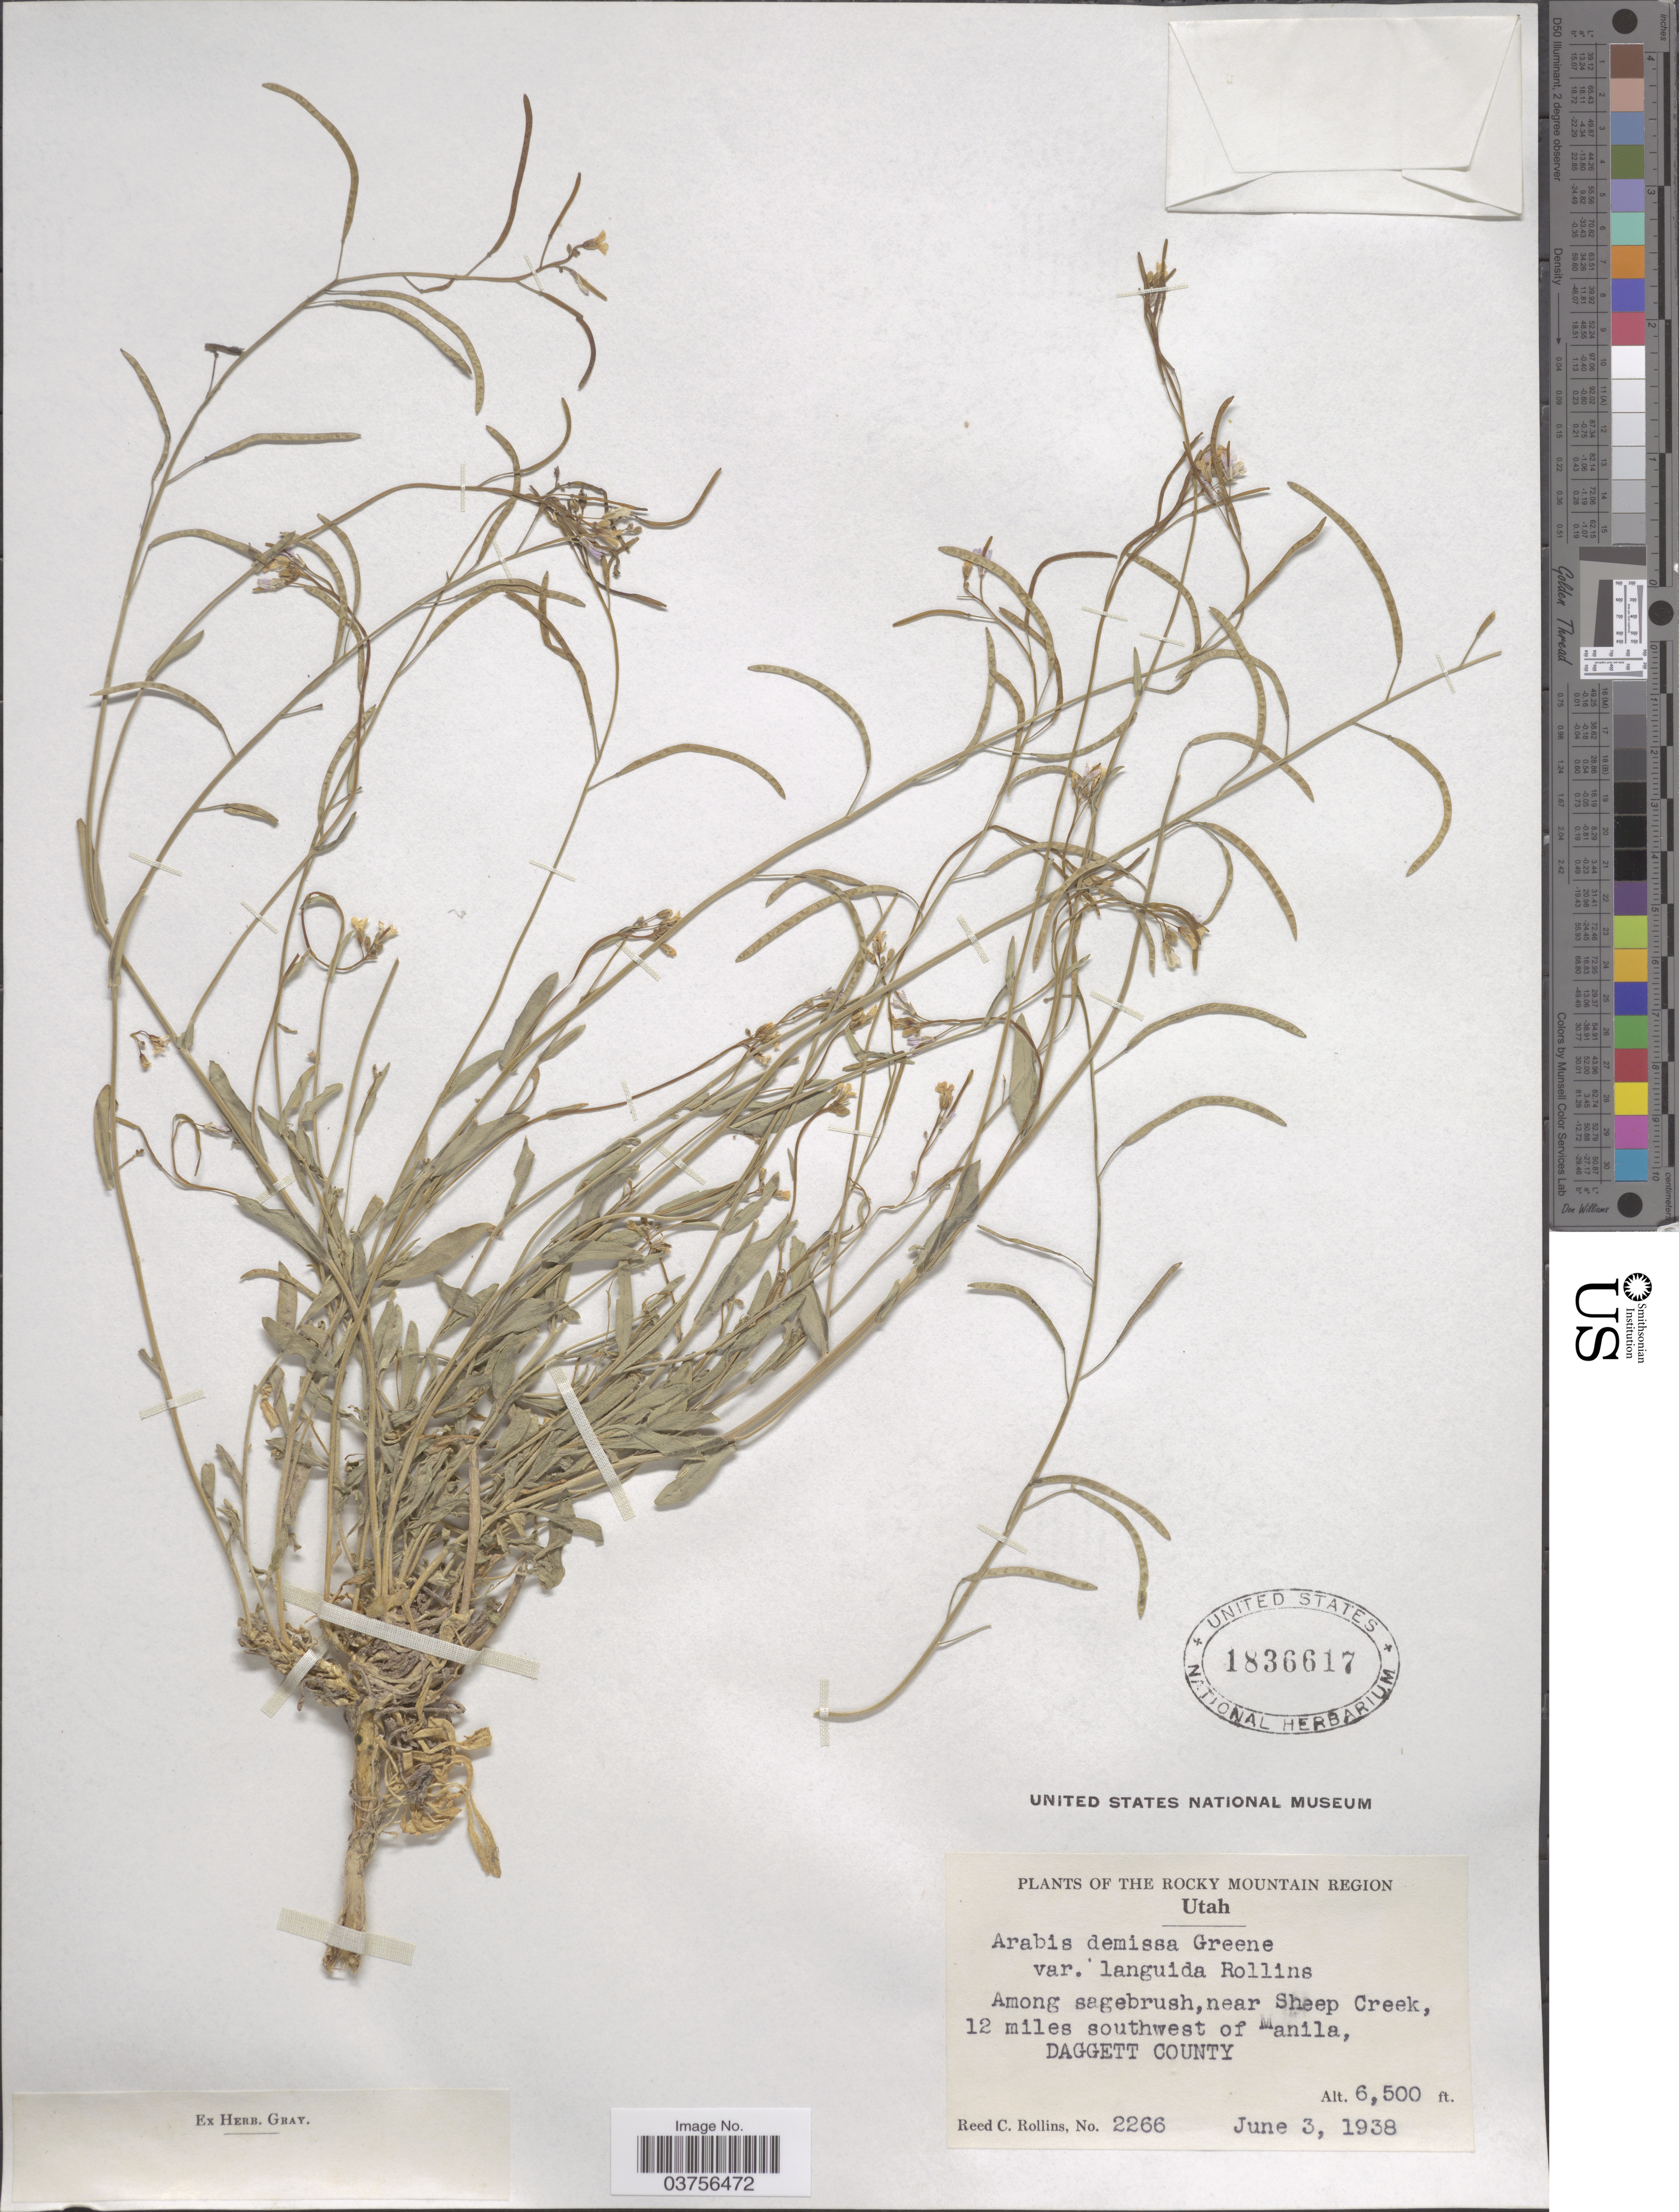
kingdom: Plantae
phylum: Tracheophyta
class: Magnoliopsida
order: Brassicales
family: Brassicaceae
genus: Arabis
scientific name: Arabis demissa var. languida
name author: Rollins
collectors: R. C. Rollins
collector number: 2266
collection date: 1938-06-03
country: United States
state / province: Utah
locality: The Rocky Mountain Region. Near Sheep Creek, 12 miles southwest of Manila, Daggett County.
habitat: among sagebrush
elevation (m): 1981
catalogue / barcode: US 1836617